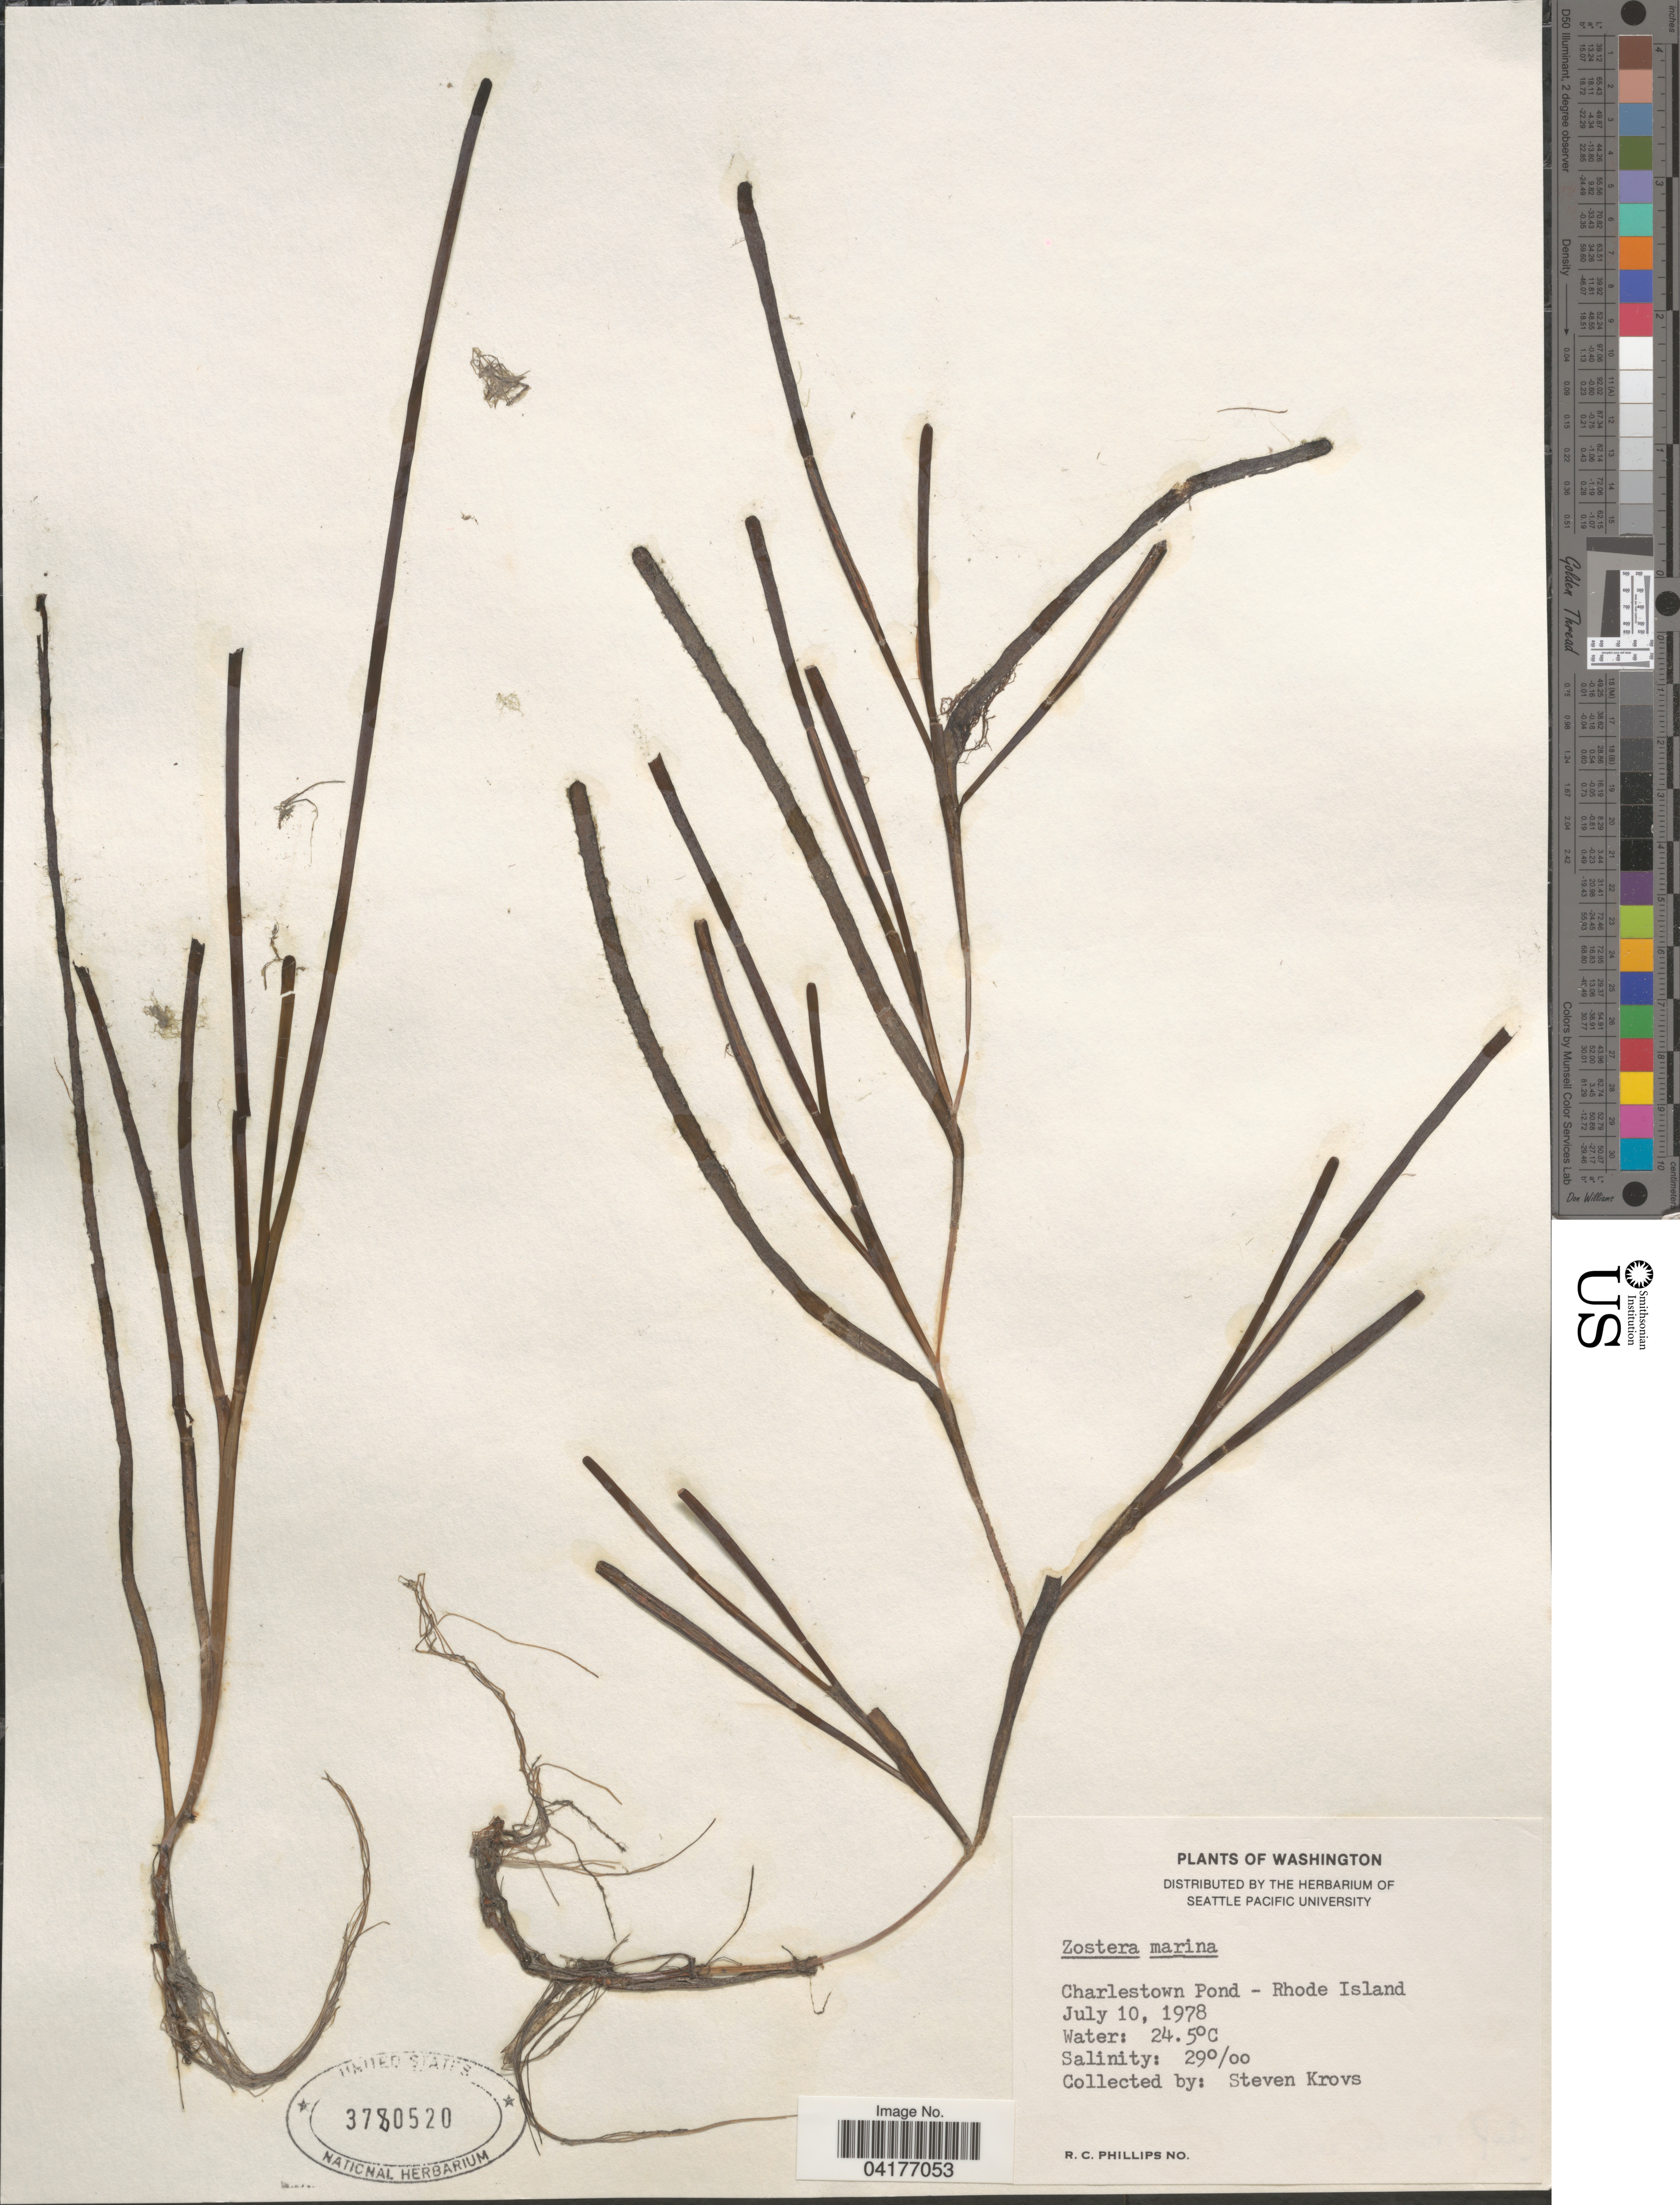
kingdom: Plantae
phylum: Tracheophyta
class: Liliopsida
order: Alismatales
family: Zosteraceae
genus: Zostera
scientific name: Zostera marina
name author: L.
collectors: S. Krovs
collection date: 1978-07-10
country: United States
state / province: Rhode Island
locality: Charlestown Pond.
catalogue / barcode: US 3780520